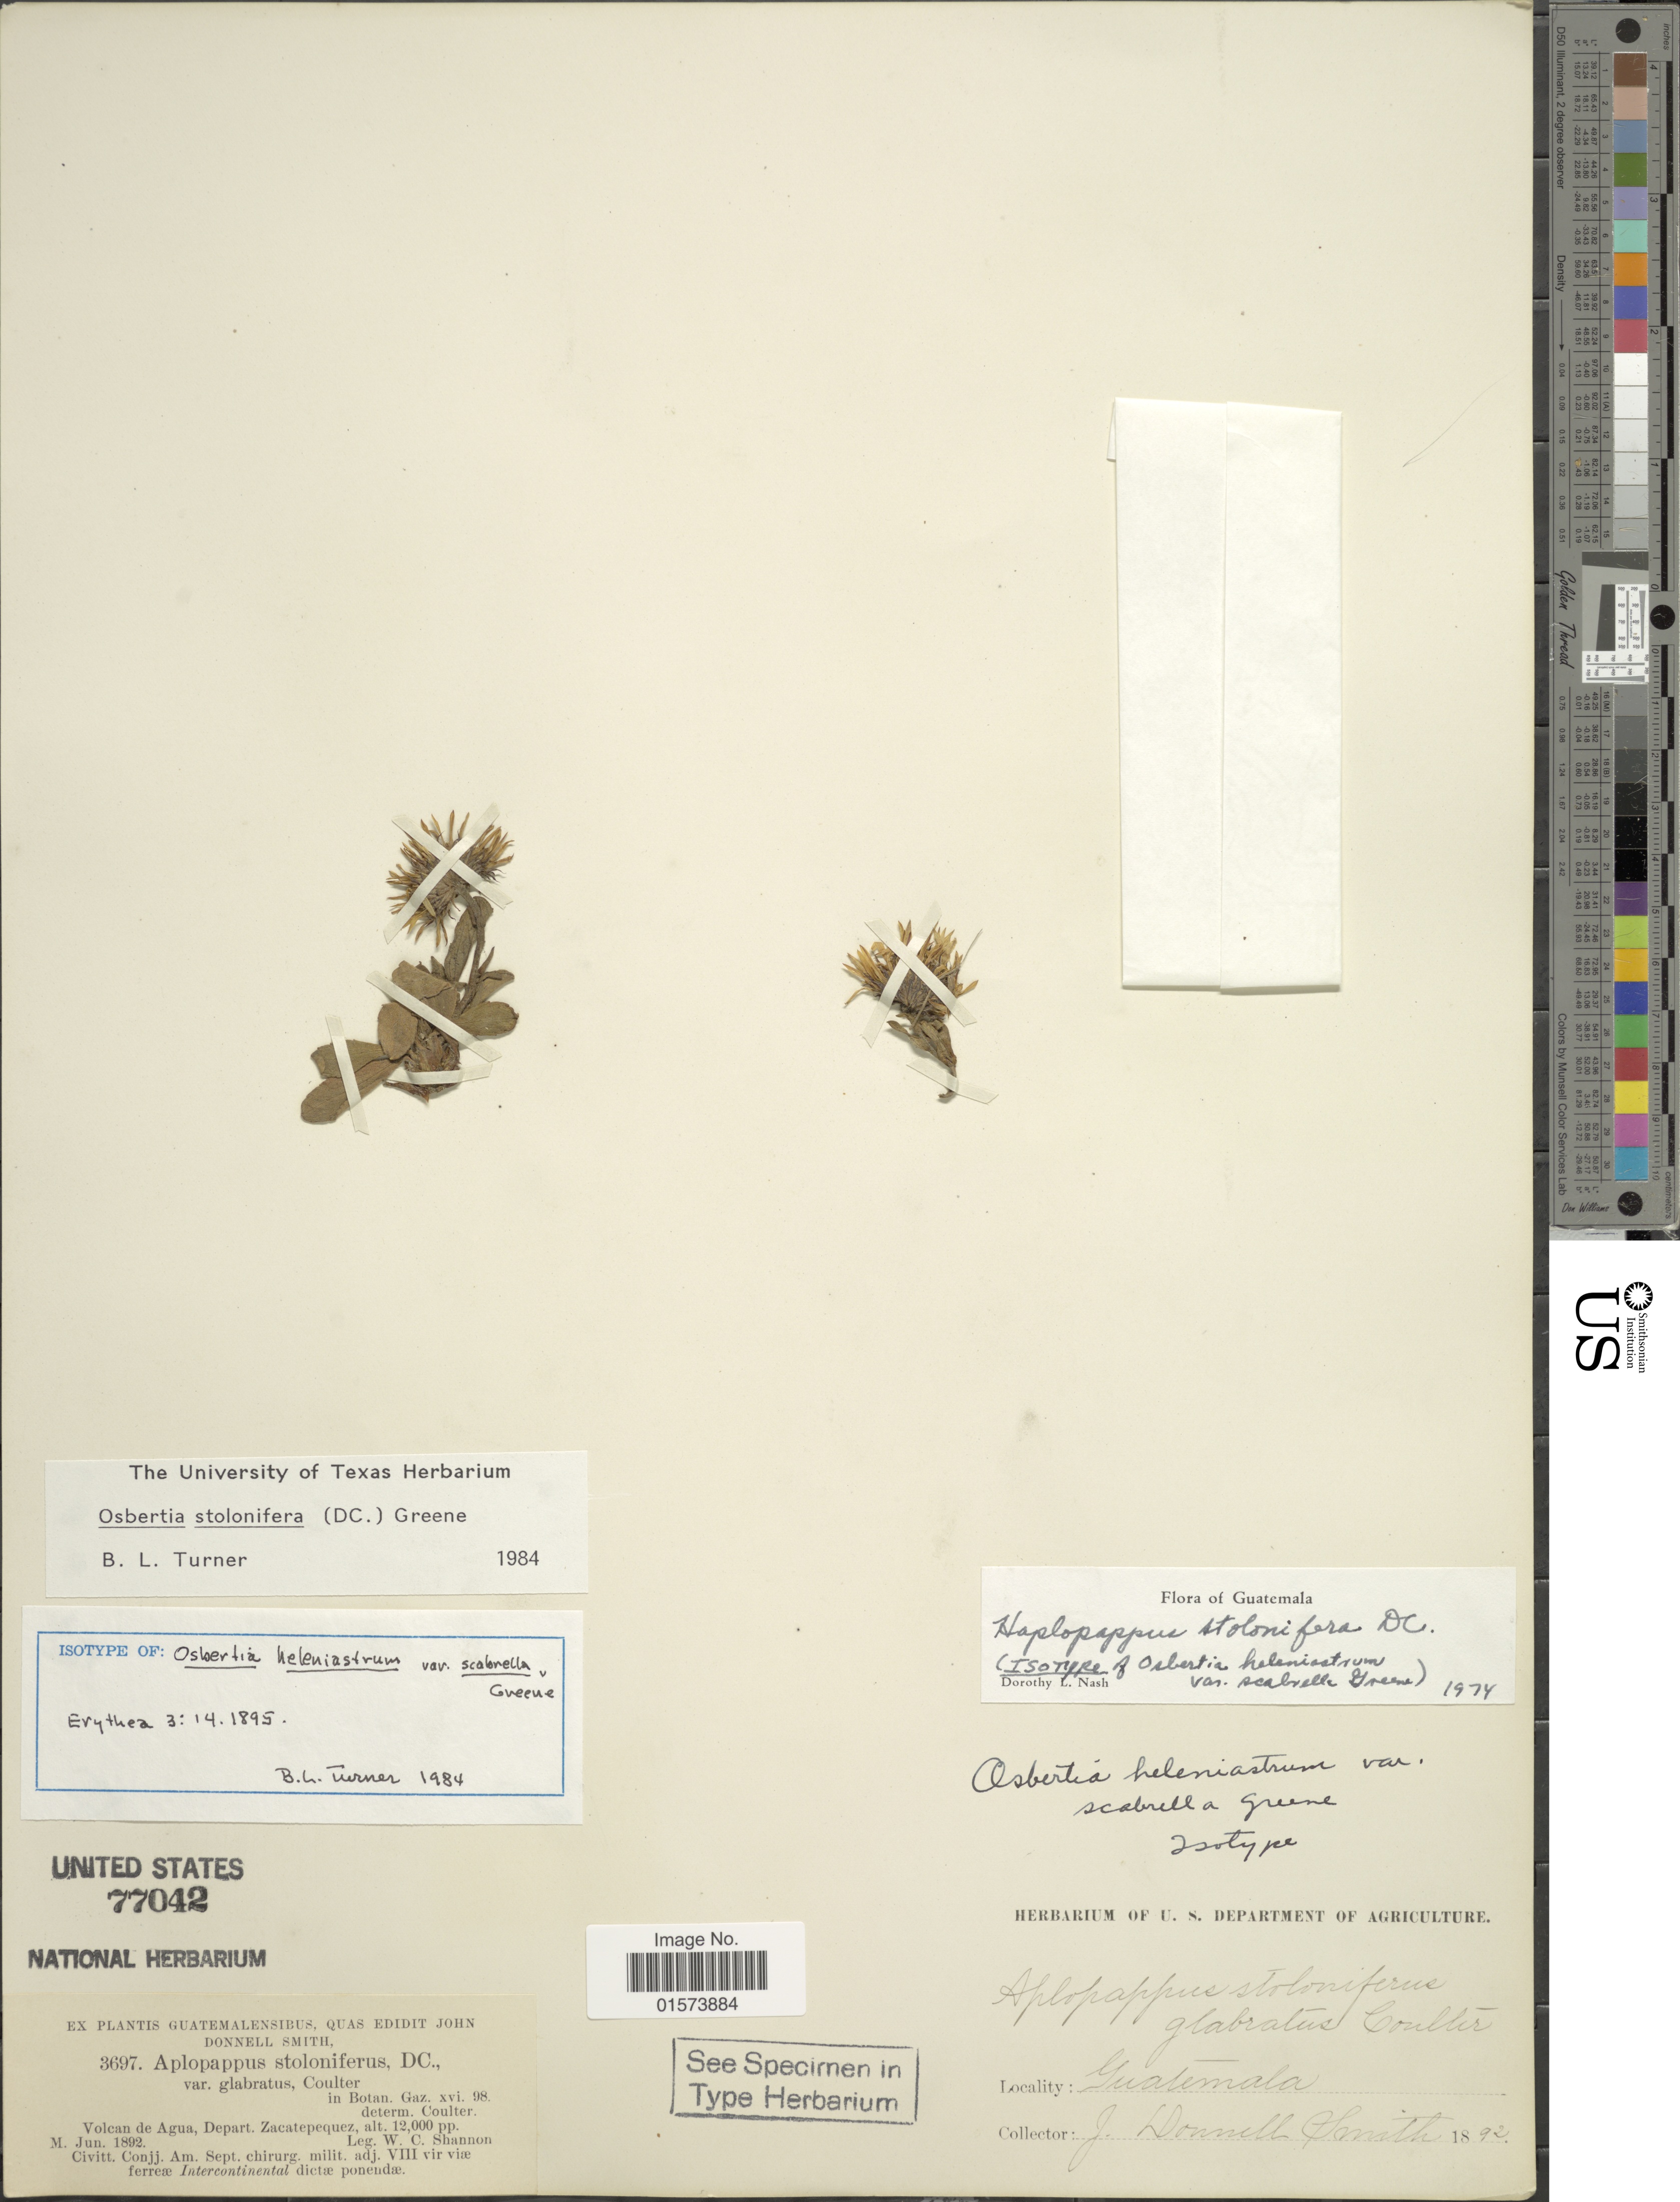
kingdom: Plantae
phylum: Tracheophyta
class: Magnoliopsida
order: Asterales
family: Asteraceae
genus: Osbertia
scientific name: Osbertia stolonifera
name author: (DC.) Greene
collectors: W. C. Shannon & J. Donnell Smith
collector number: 3697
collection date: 1892-06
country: Guatemala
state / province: Sacatepéquez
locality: Volcan de Agua, Depart. Zacatepequez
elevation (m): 3658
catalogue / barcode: US 77042